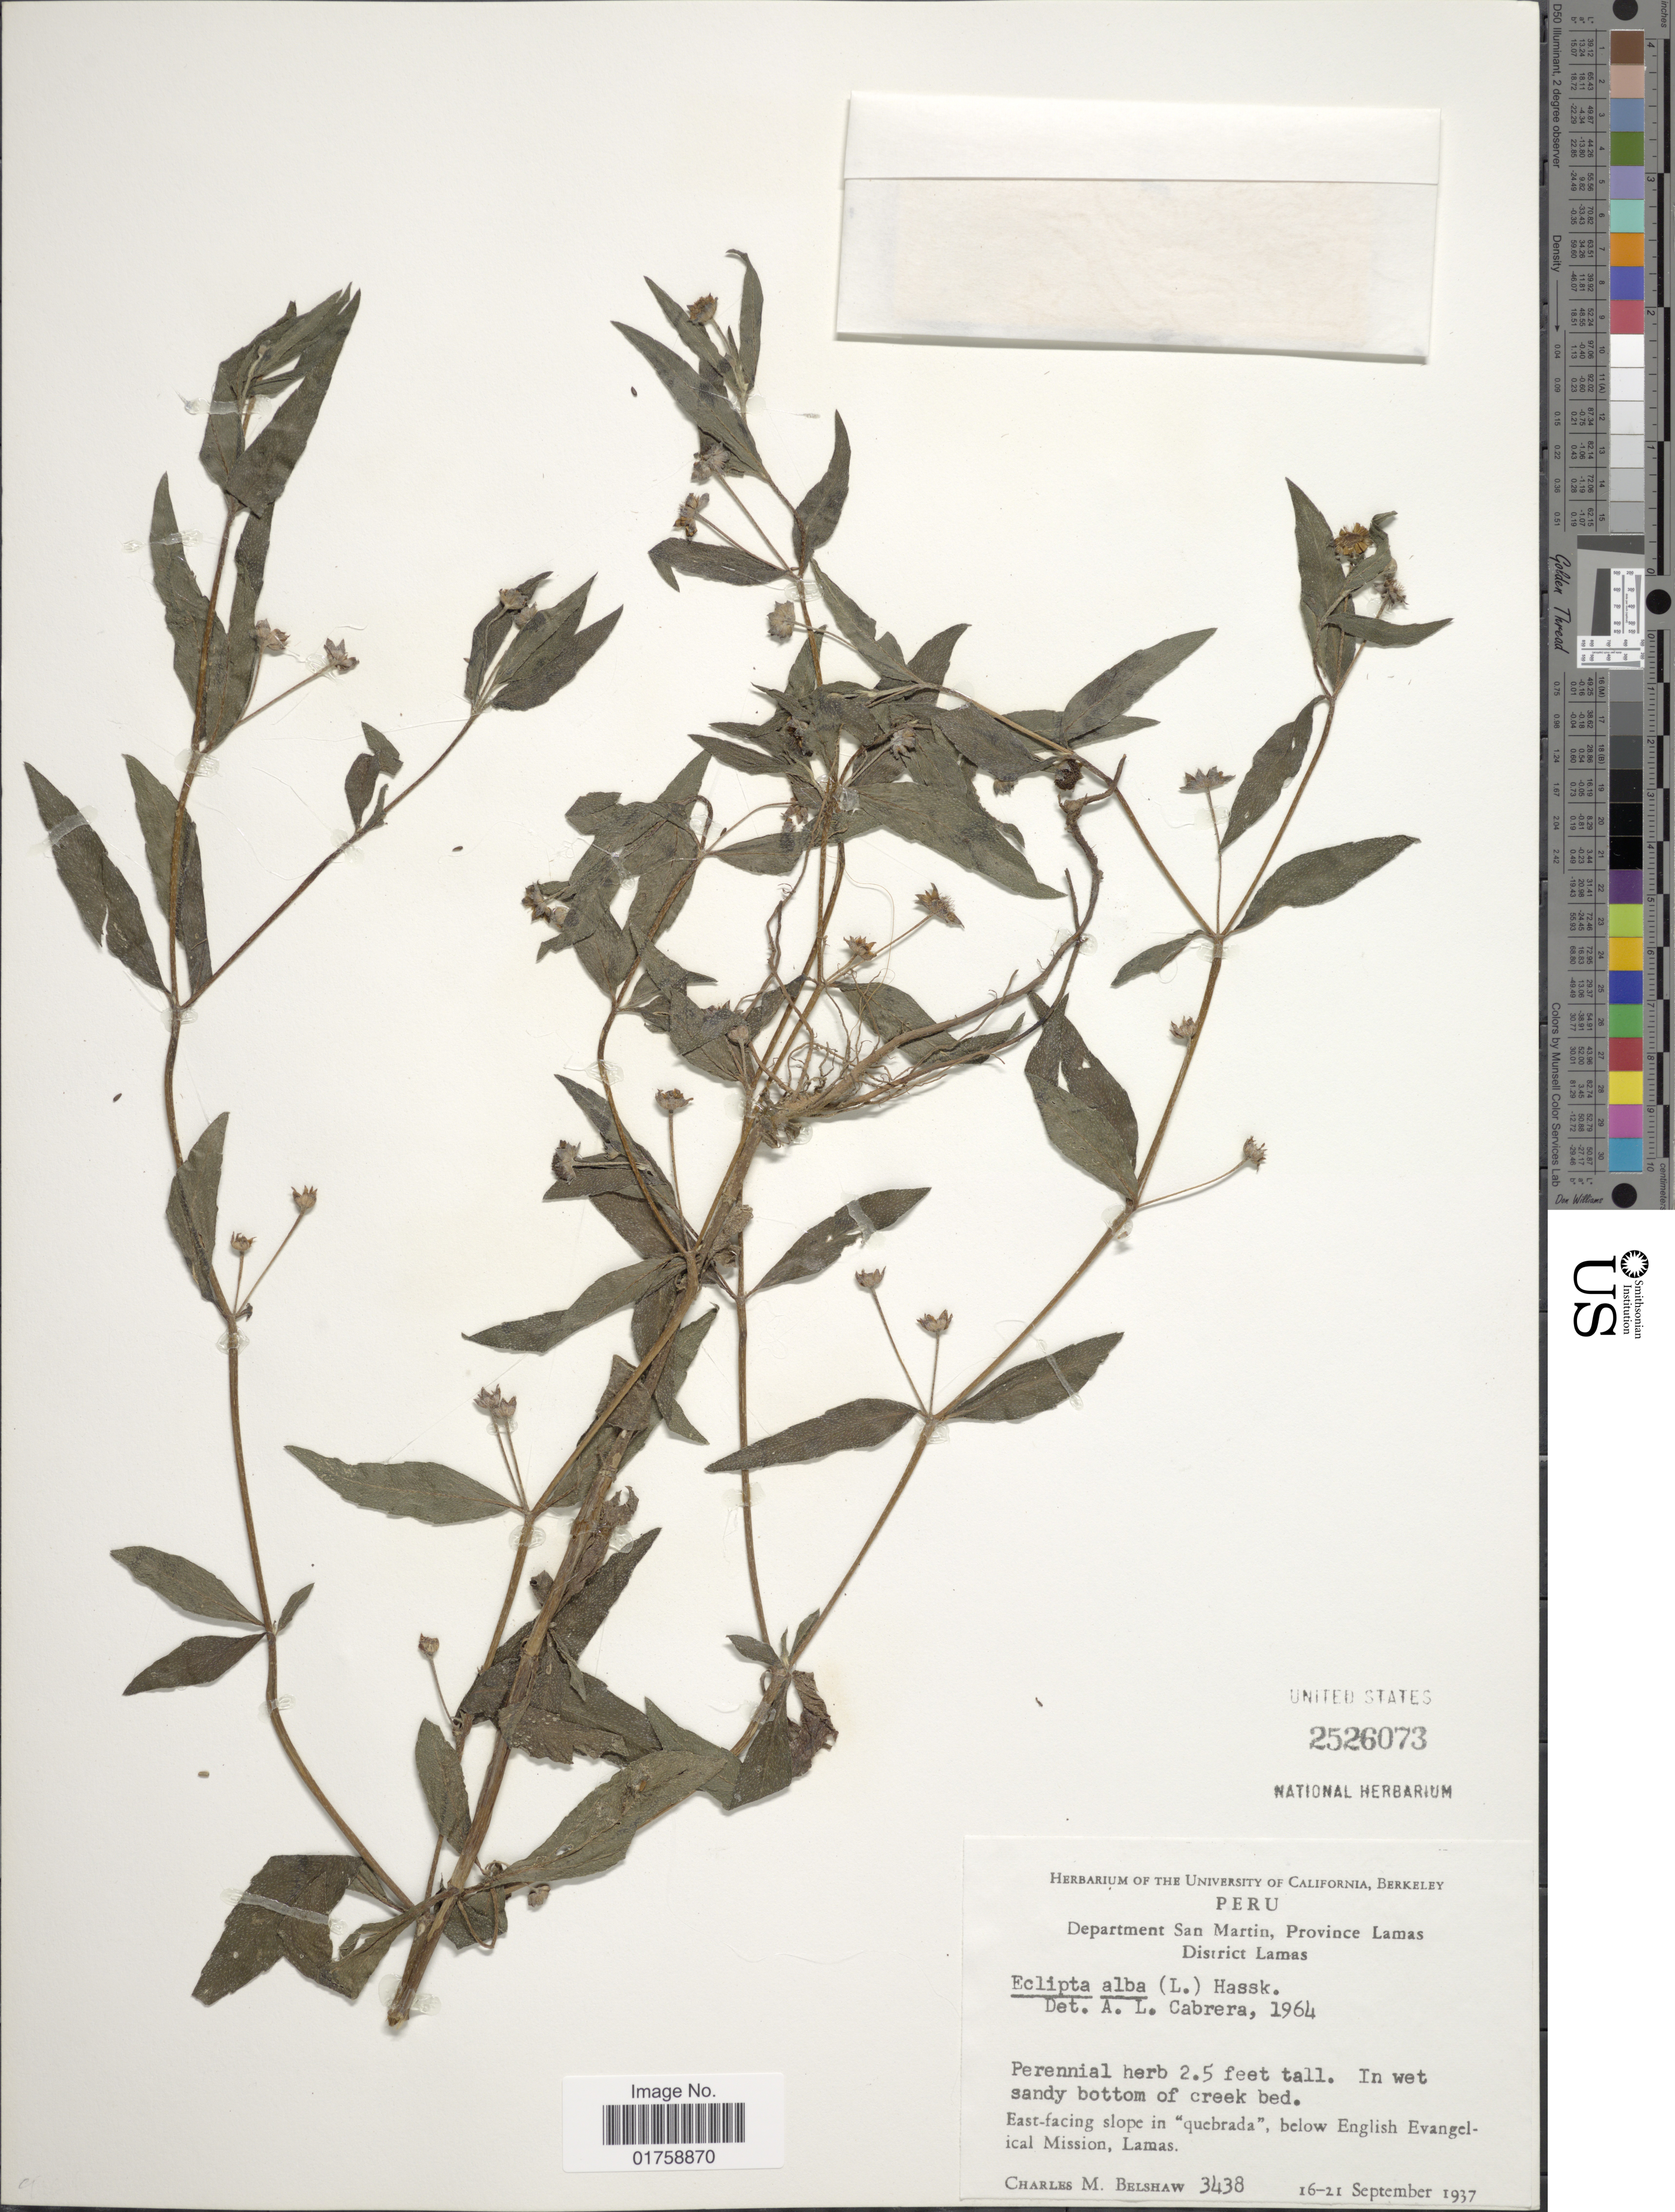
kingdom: Plantae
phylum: Tracheophyta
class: Magnoliopsida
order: Asterales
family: Asteraceae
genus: Eclipta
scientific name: Eclipta alba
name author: (L.) Hassk.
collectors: C. Shaw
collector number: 3438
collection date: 1937-09-16/1937-09-21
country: Peru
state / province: San Martín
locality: Province Lamas. District Lamas. East-facing slope in "quebrada", below English Evangelical Mission, Lamas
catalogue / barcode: US 2526073